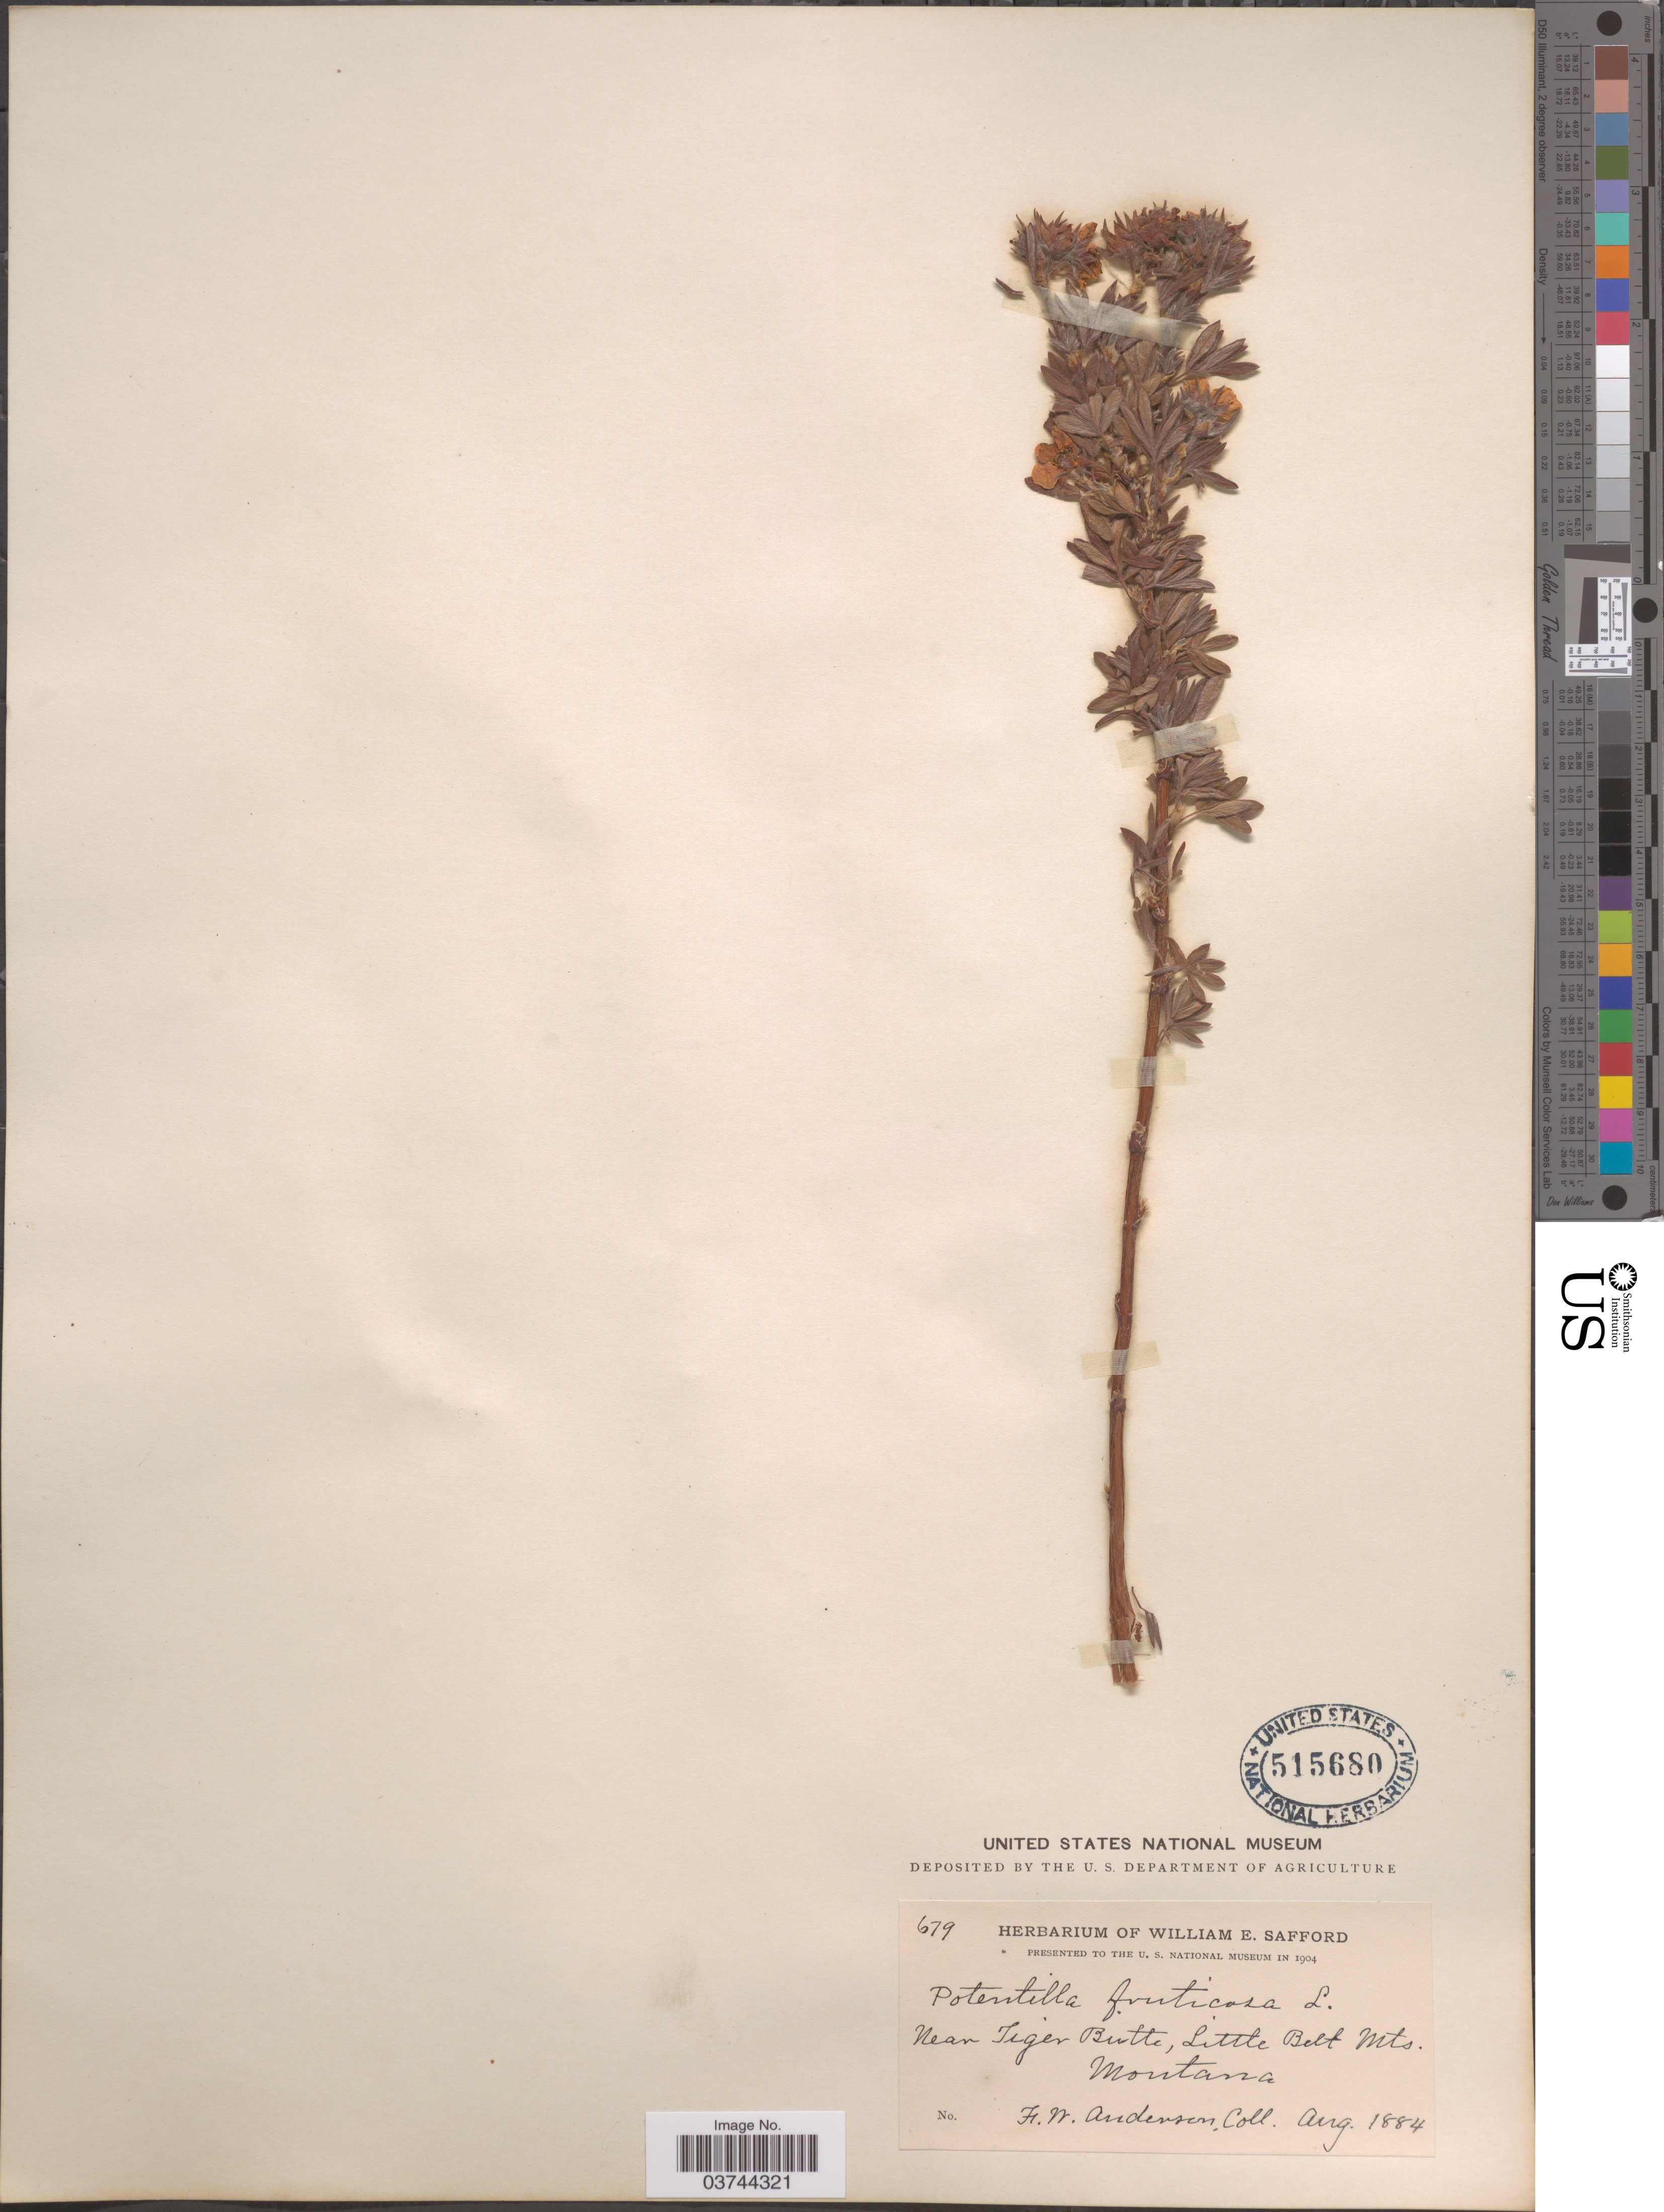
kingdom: Plantae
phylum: Tracheophyta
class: Magnoliopsida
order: Rosales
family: Rosaceae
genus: Dasiphora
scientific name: Dasiphora fruticosa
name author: (L.) Rydb.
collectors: F. W. Anderson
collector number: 679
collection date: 1884-08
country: United States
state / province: Montana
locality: Near Tiger Butte, Little Belt Mts.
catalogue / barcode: US 515680